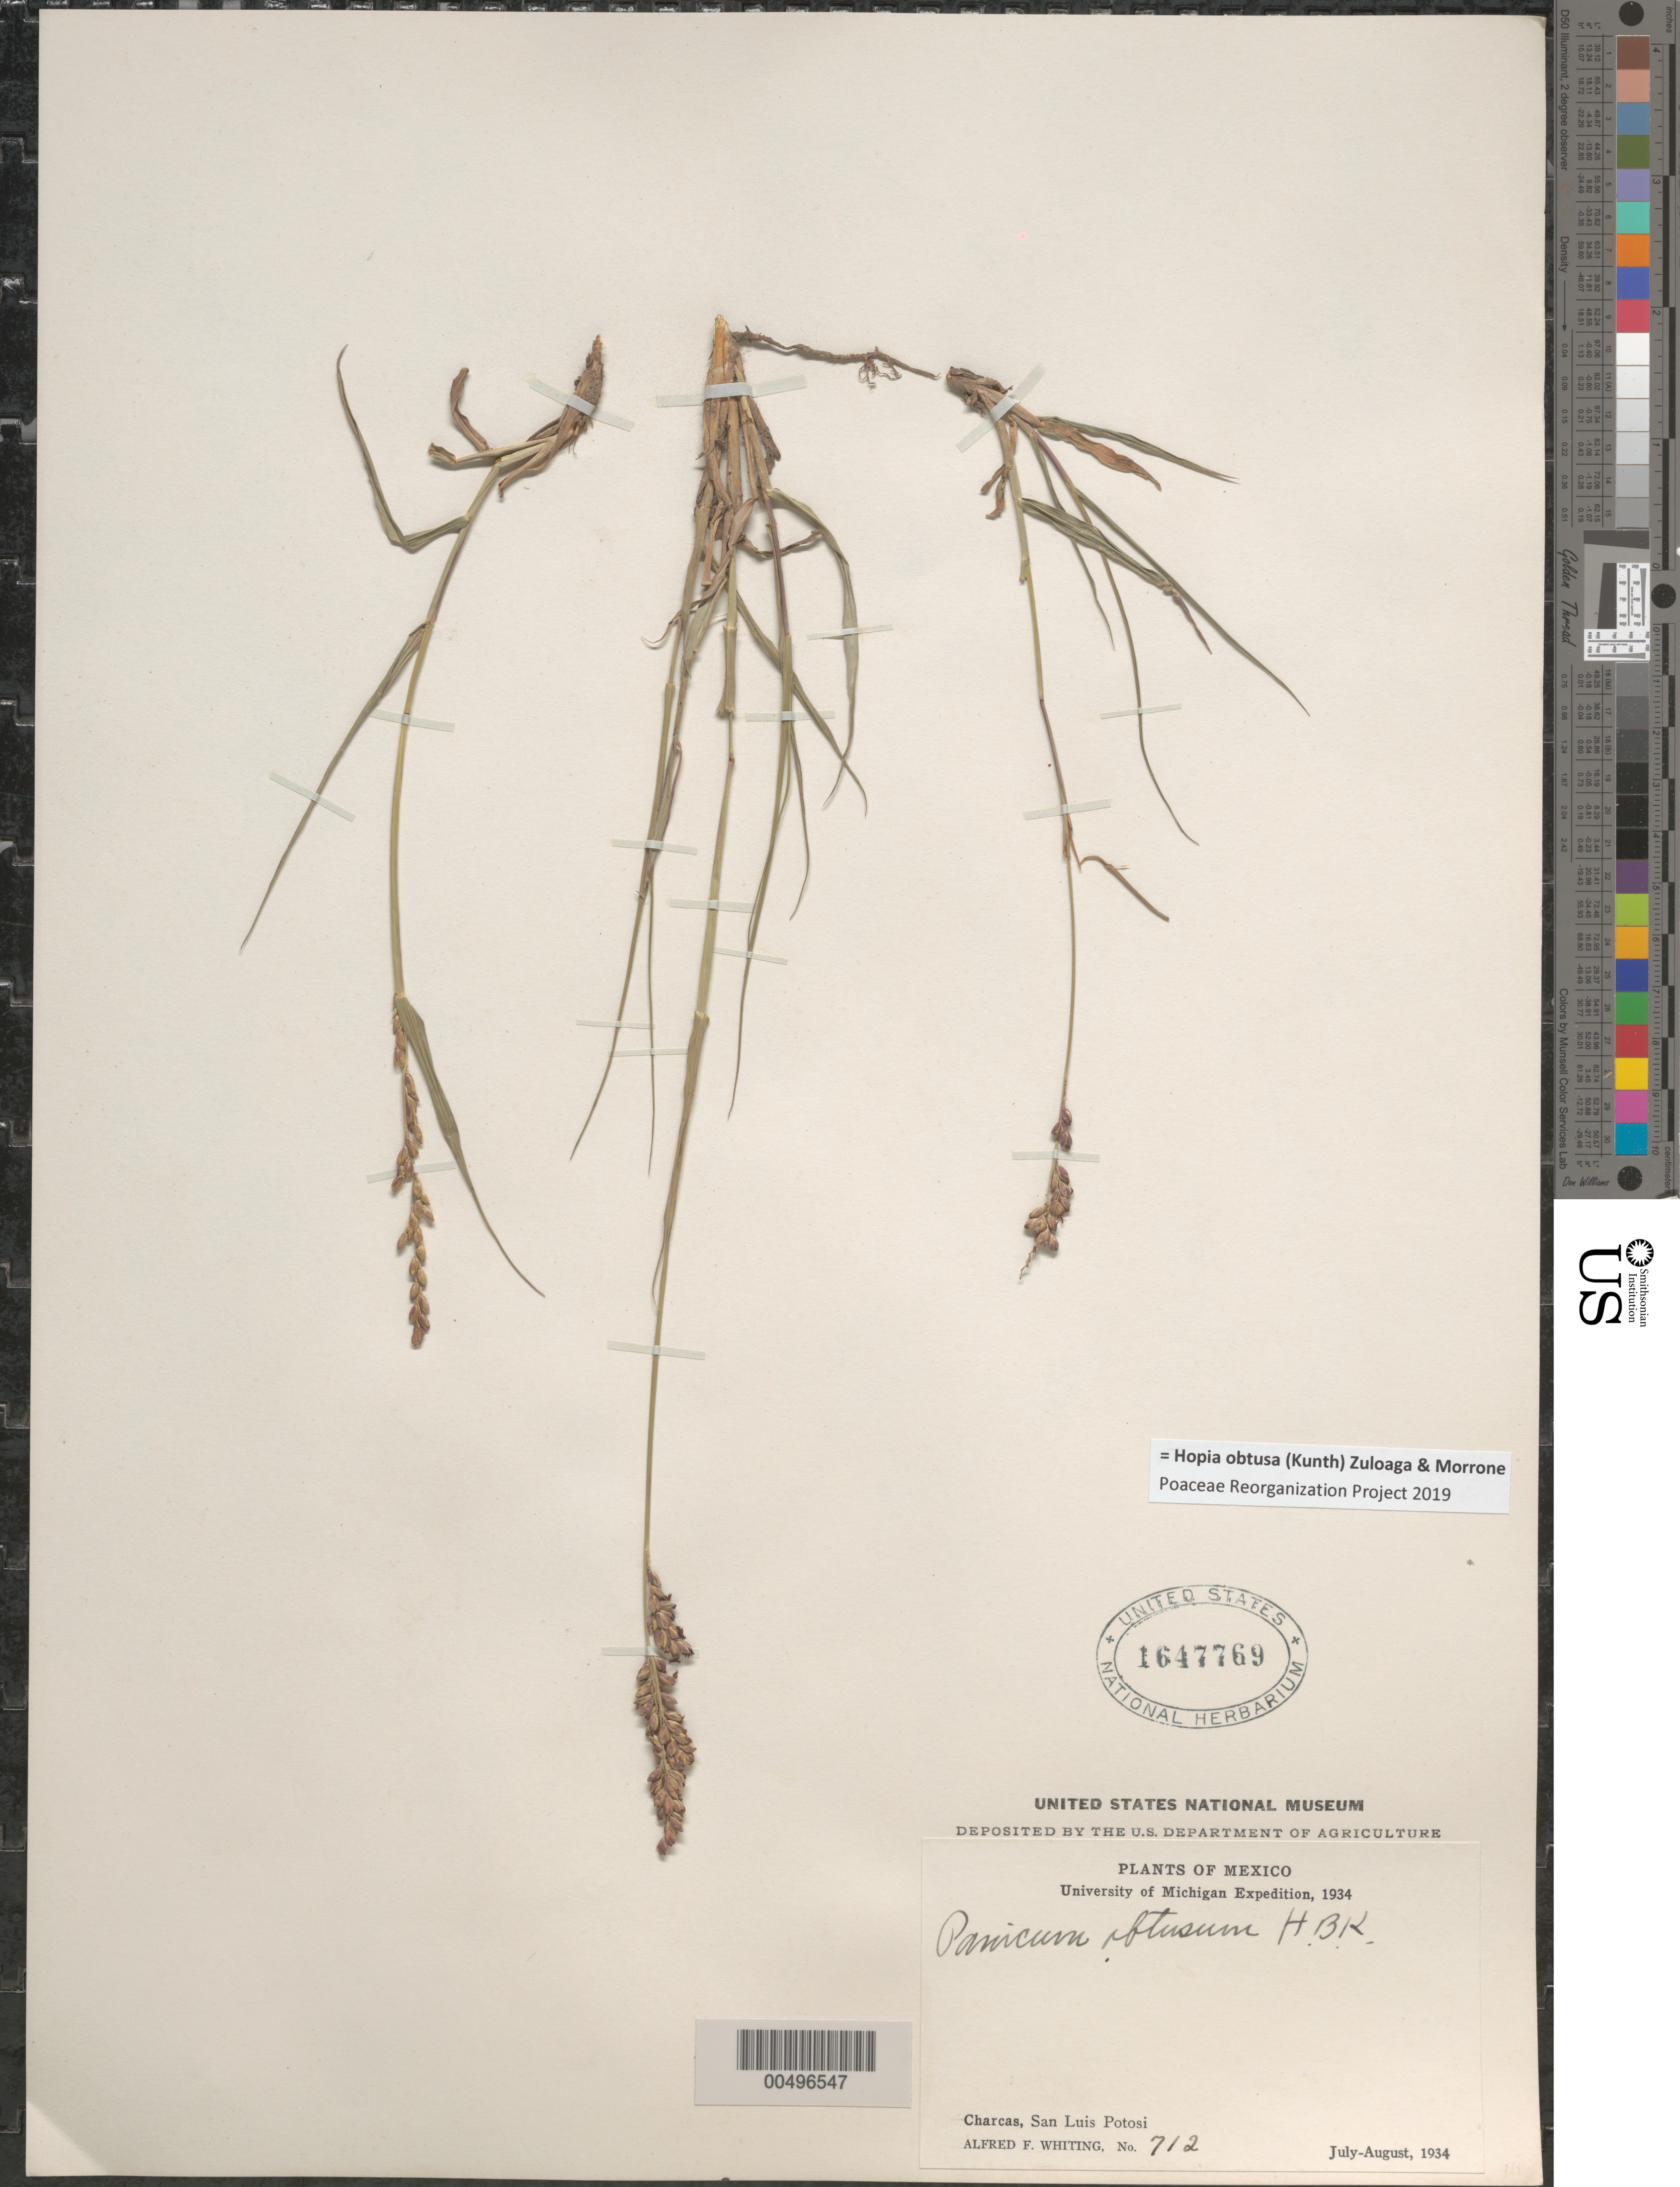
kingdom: Plantae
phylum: Tracheophyta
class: Liliopsida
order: Poales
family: Poaceae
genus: Panicum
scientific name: Panicum obtusum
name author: Kunth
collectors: A. F. Whiting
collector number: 712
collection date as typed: Jul 1934 to Aug 1934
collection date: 1934-07/1934-08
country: Mexico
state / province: San Luis Potosi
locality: Charcas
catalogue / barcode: US 1647769